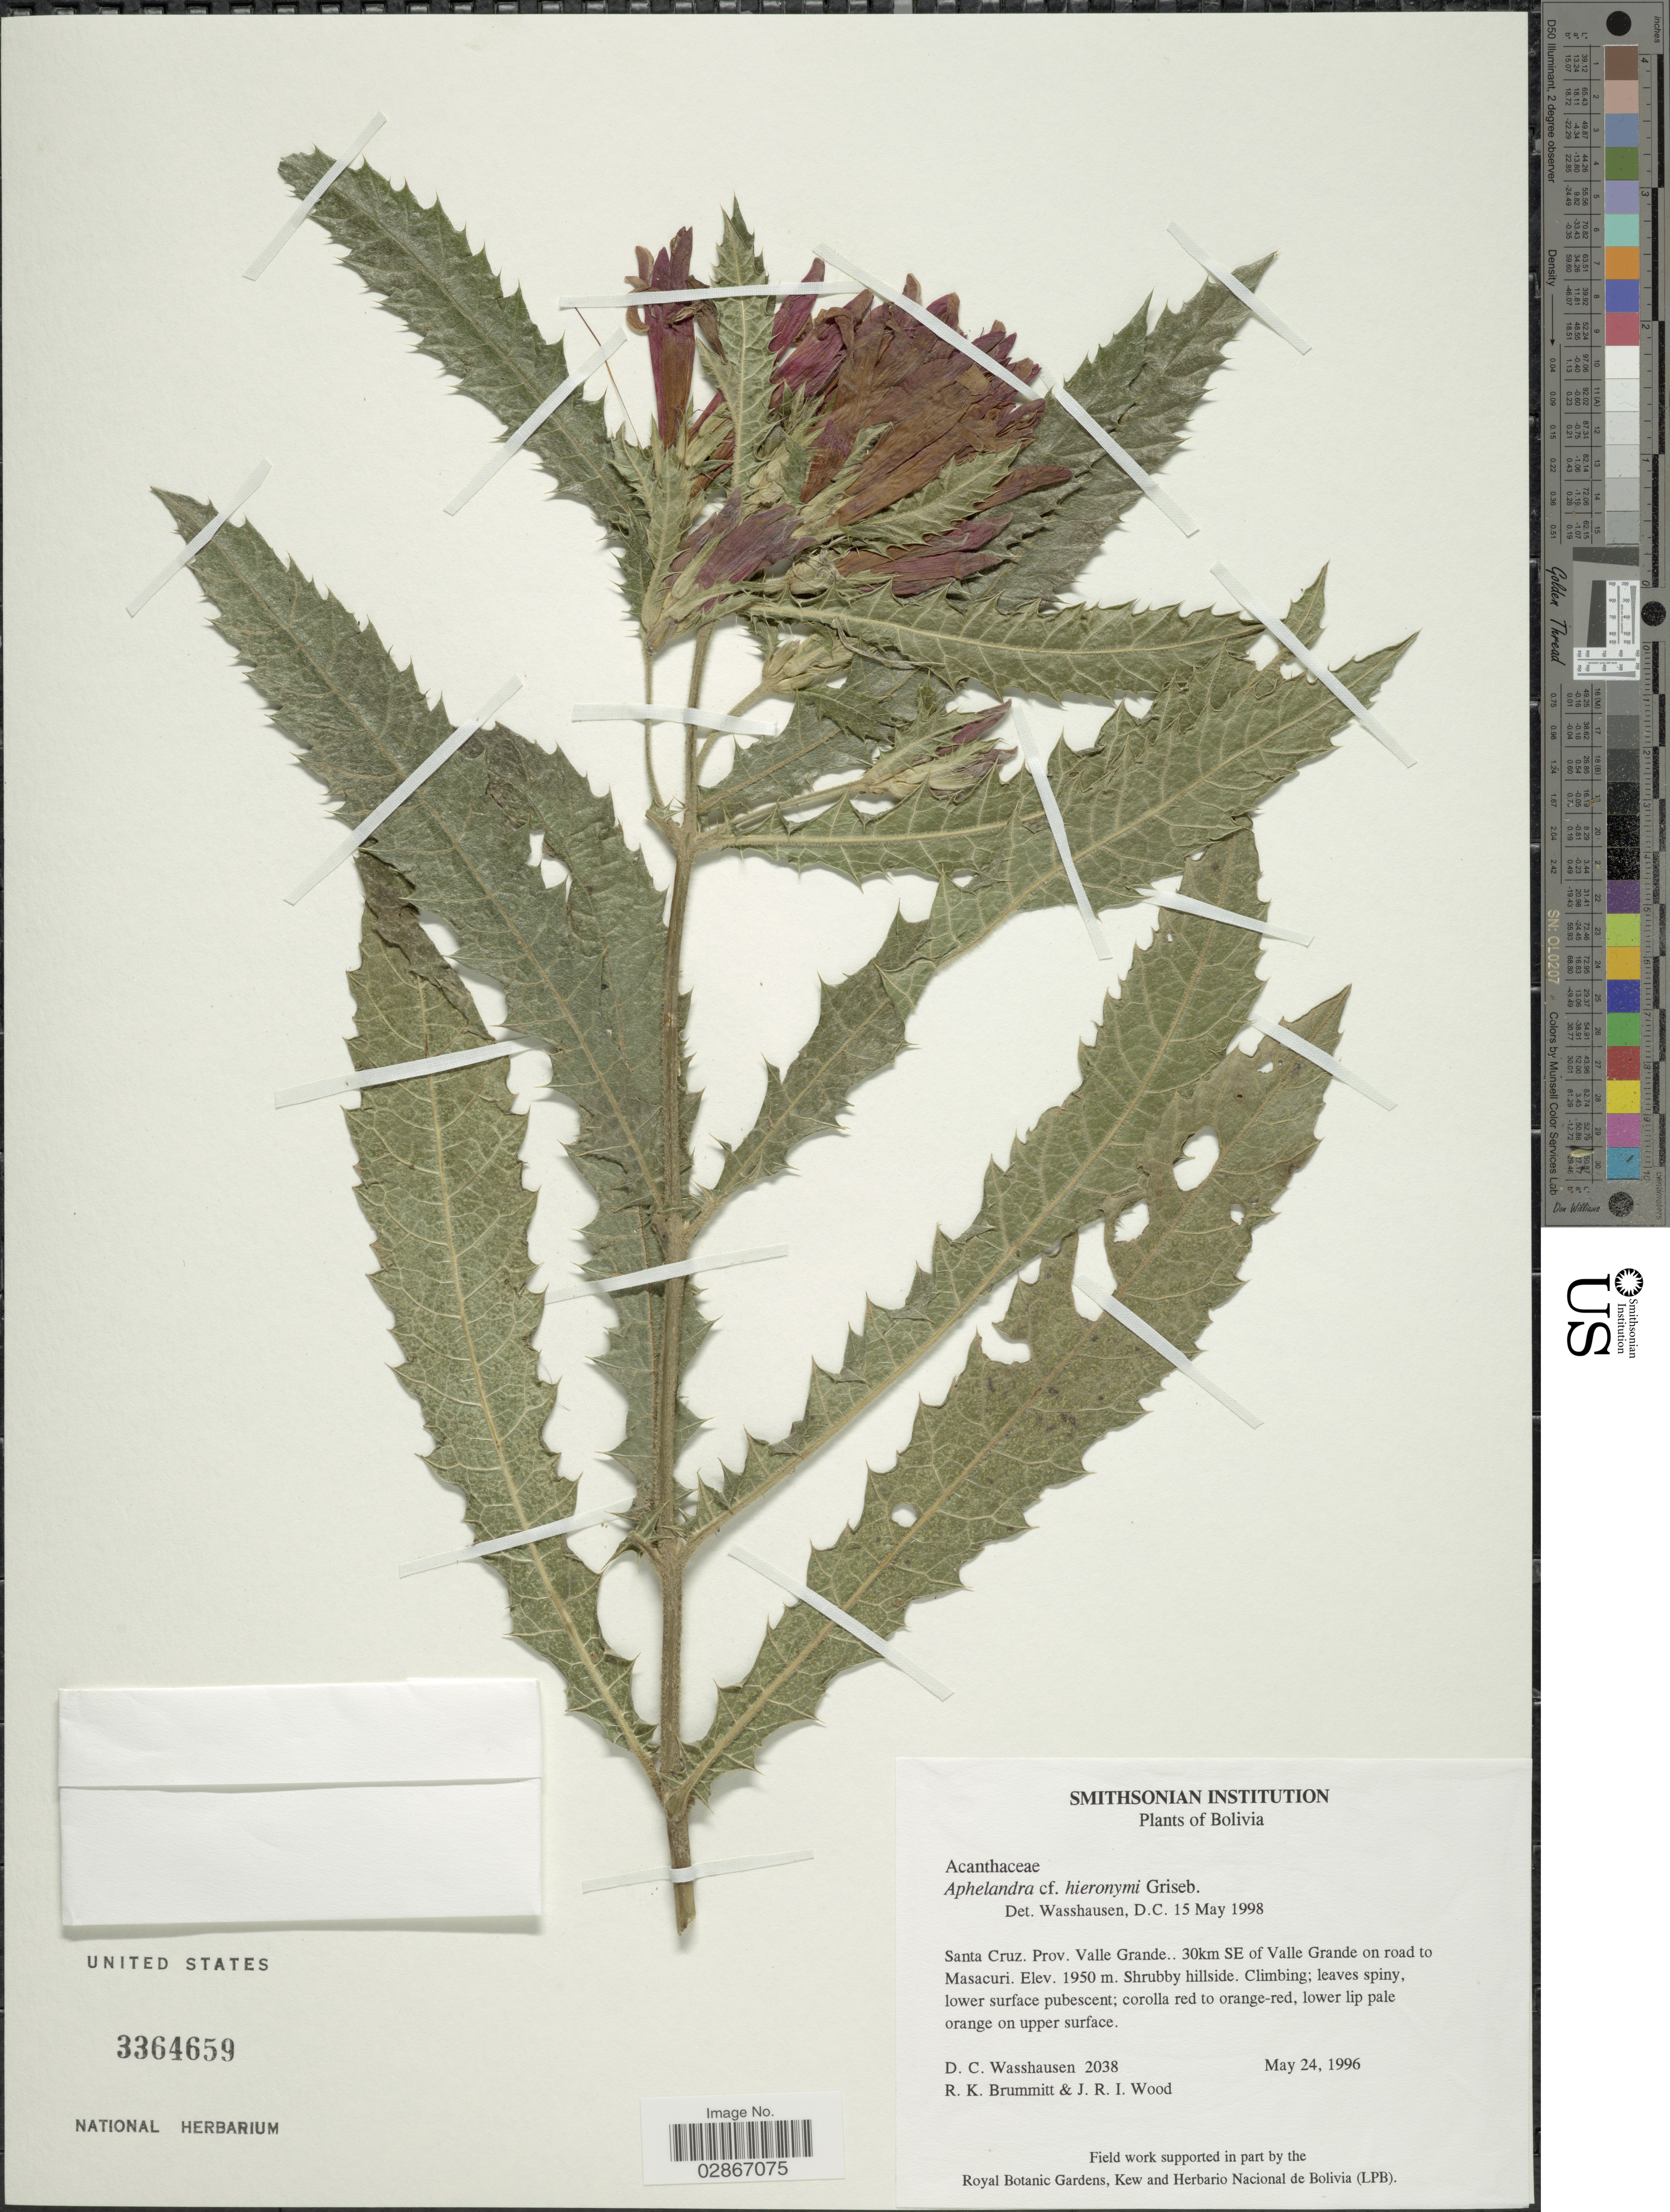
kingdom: Plantae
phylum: Tracheophyta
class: Magnoliopsida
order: Lamiales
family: Acanthaceae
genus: Aphelandra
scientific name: Aphelandra hieronymi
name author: Griseb.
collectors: D. C. Wasshausen, R. K. Brummitt & J. R. I. Wood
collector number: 2038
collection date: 1996-05-24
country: Bolivia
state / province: Santa Cruz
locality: Valle Grande.. 30km SE of Valle Grande on road to Masacuri.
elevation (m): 1950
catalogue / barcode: US 3364659